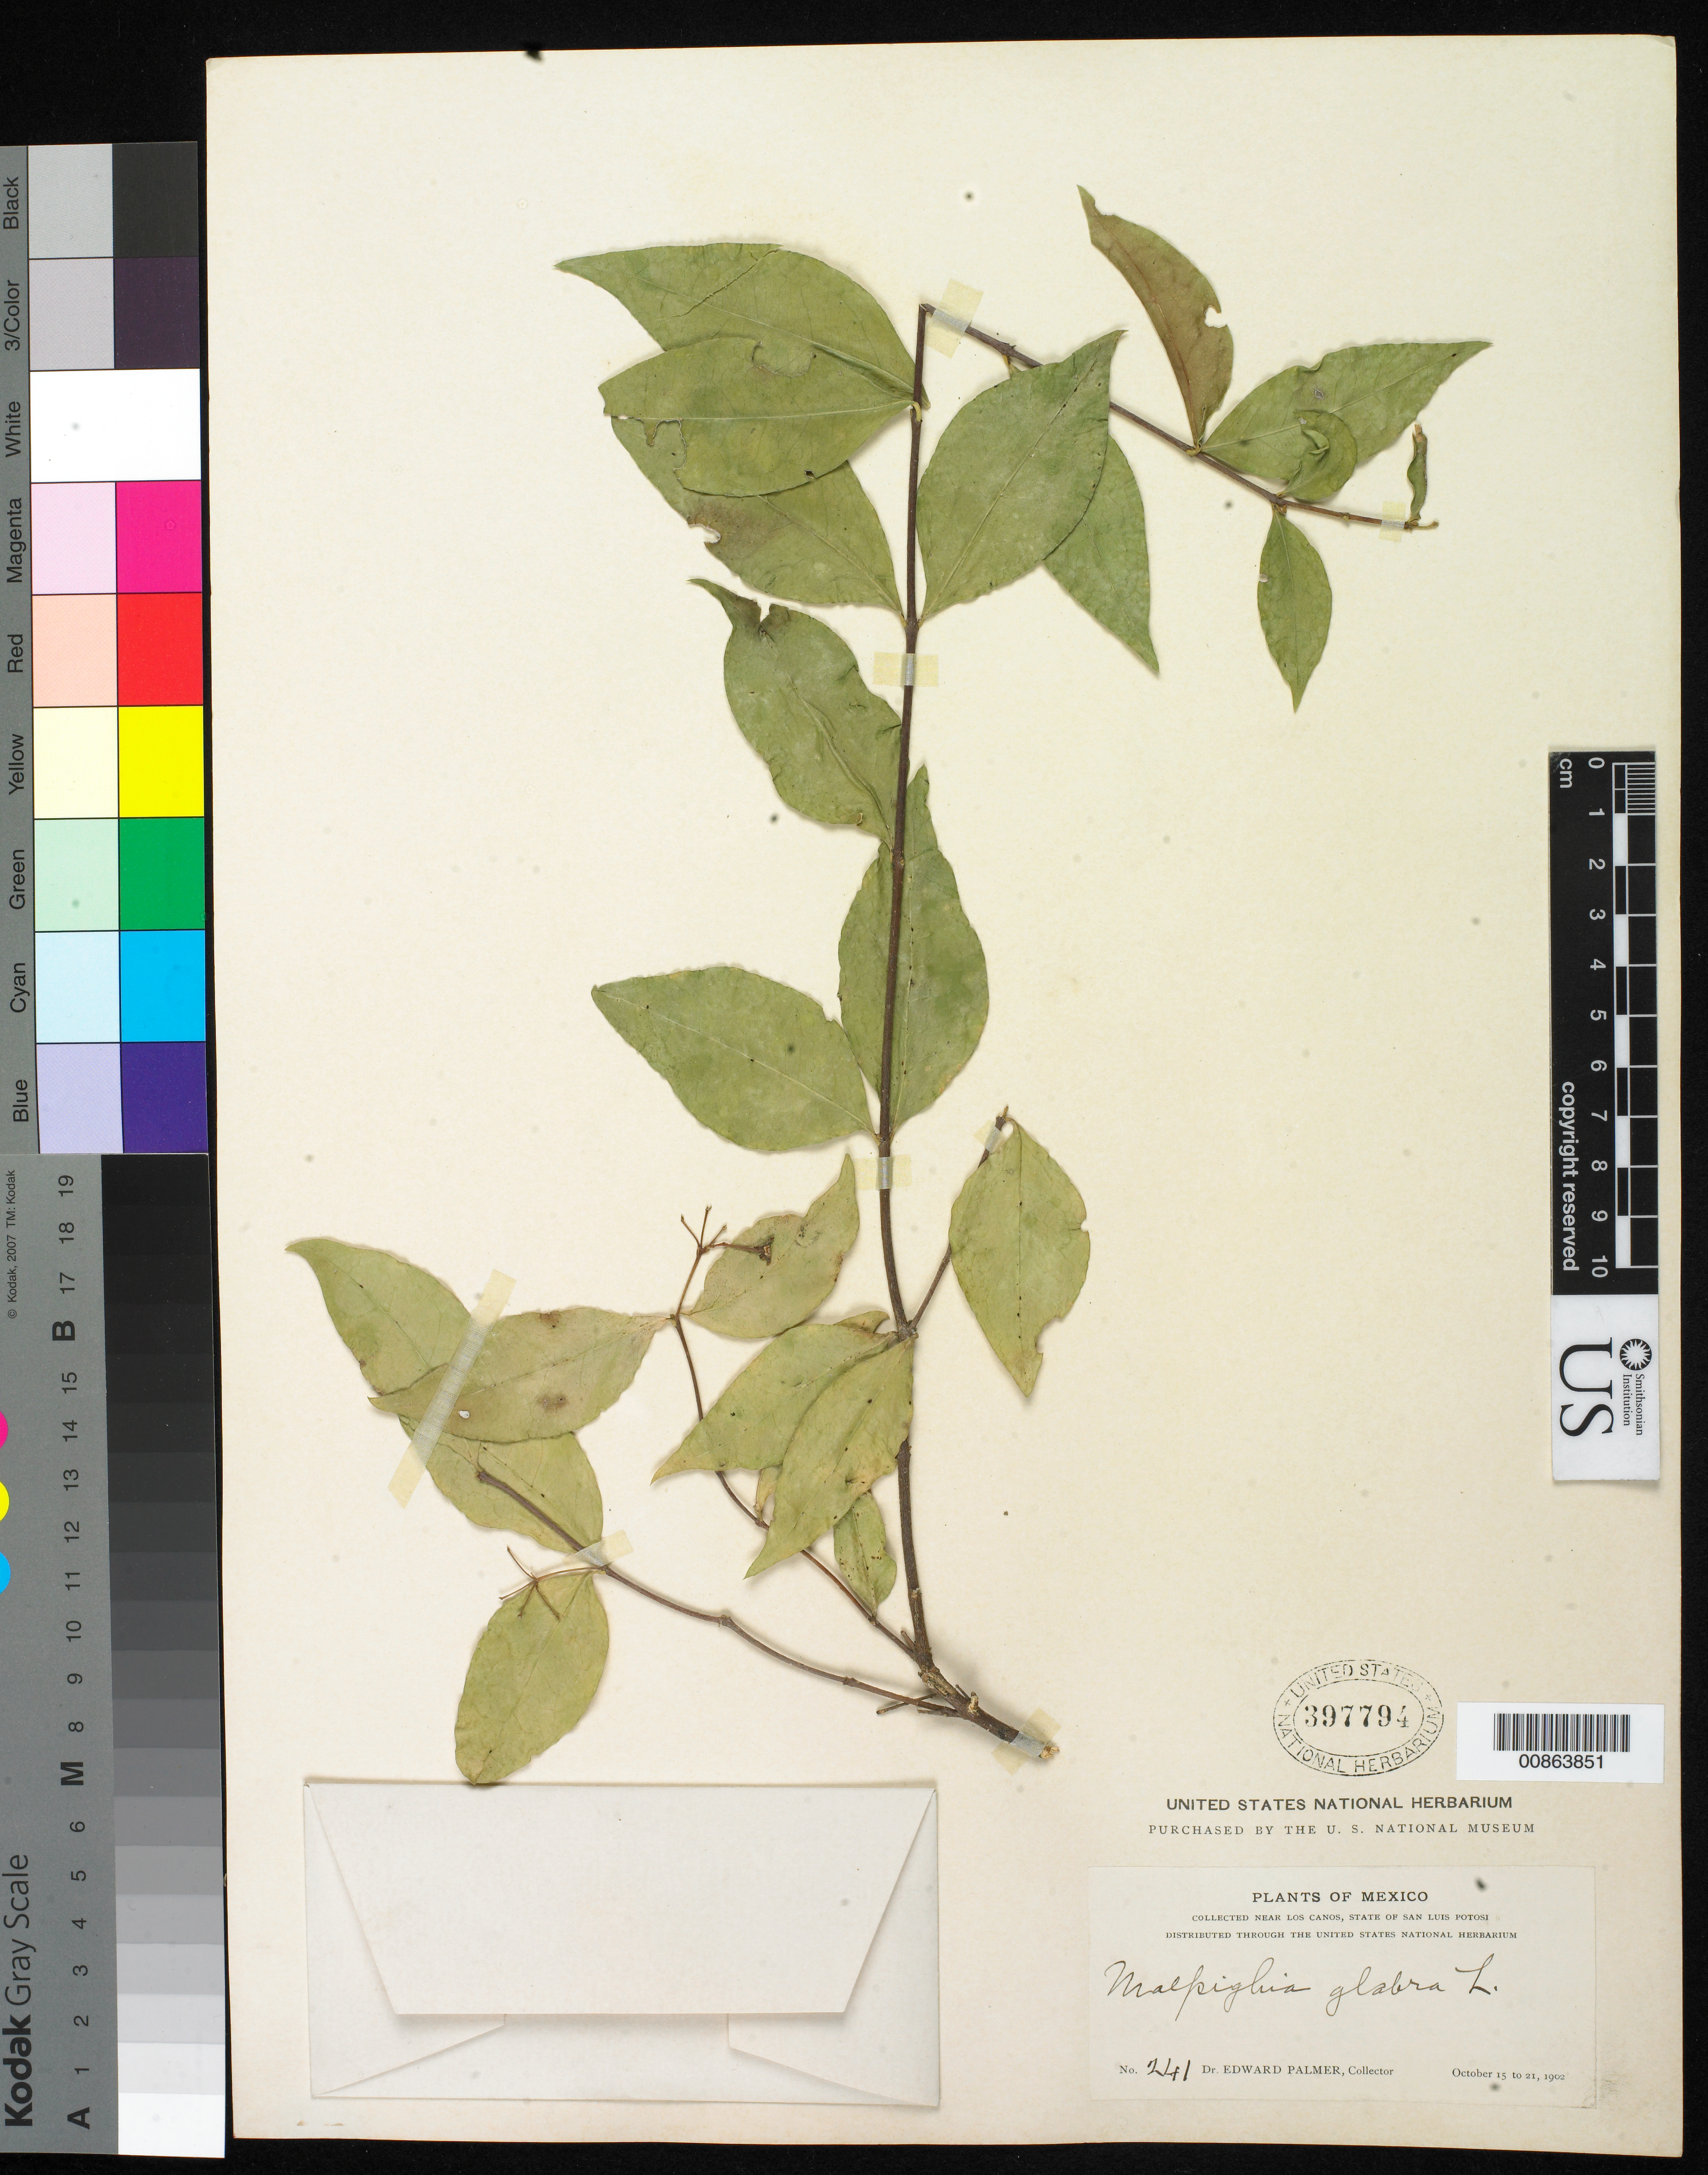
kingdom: Plantae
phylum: Tracheophyta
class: Magnoliopsida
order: Malpighiales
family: Malpighiaceae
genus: Malpighia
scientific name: Malpighia glabra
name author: L.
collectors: E. Palmer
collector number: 241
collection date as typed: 15 Oct 1902 to 21 Oct 1902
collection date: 1902-10-15/1902-10-21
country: Mexico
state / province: San Luis Potosí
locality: Near Los Canos, San Luis Potosí.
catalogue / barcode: US 397794